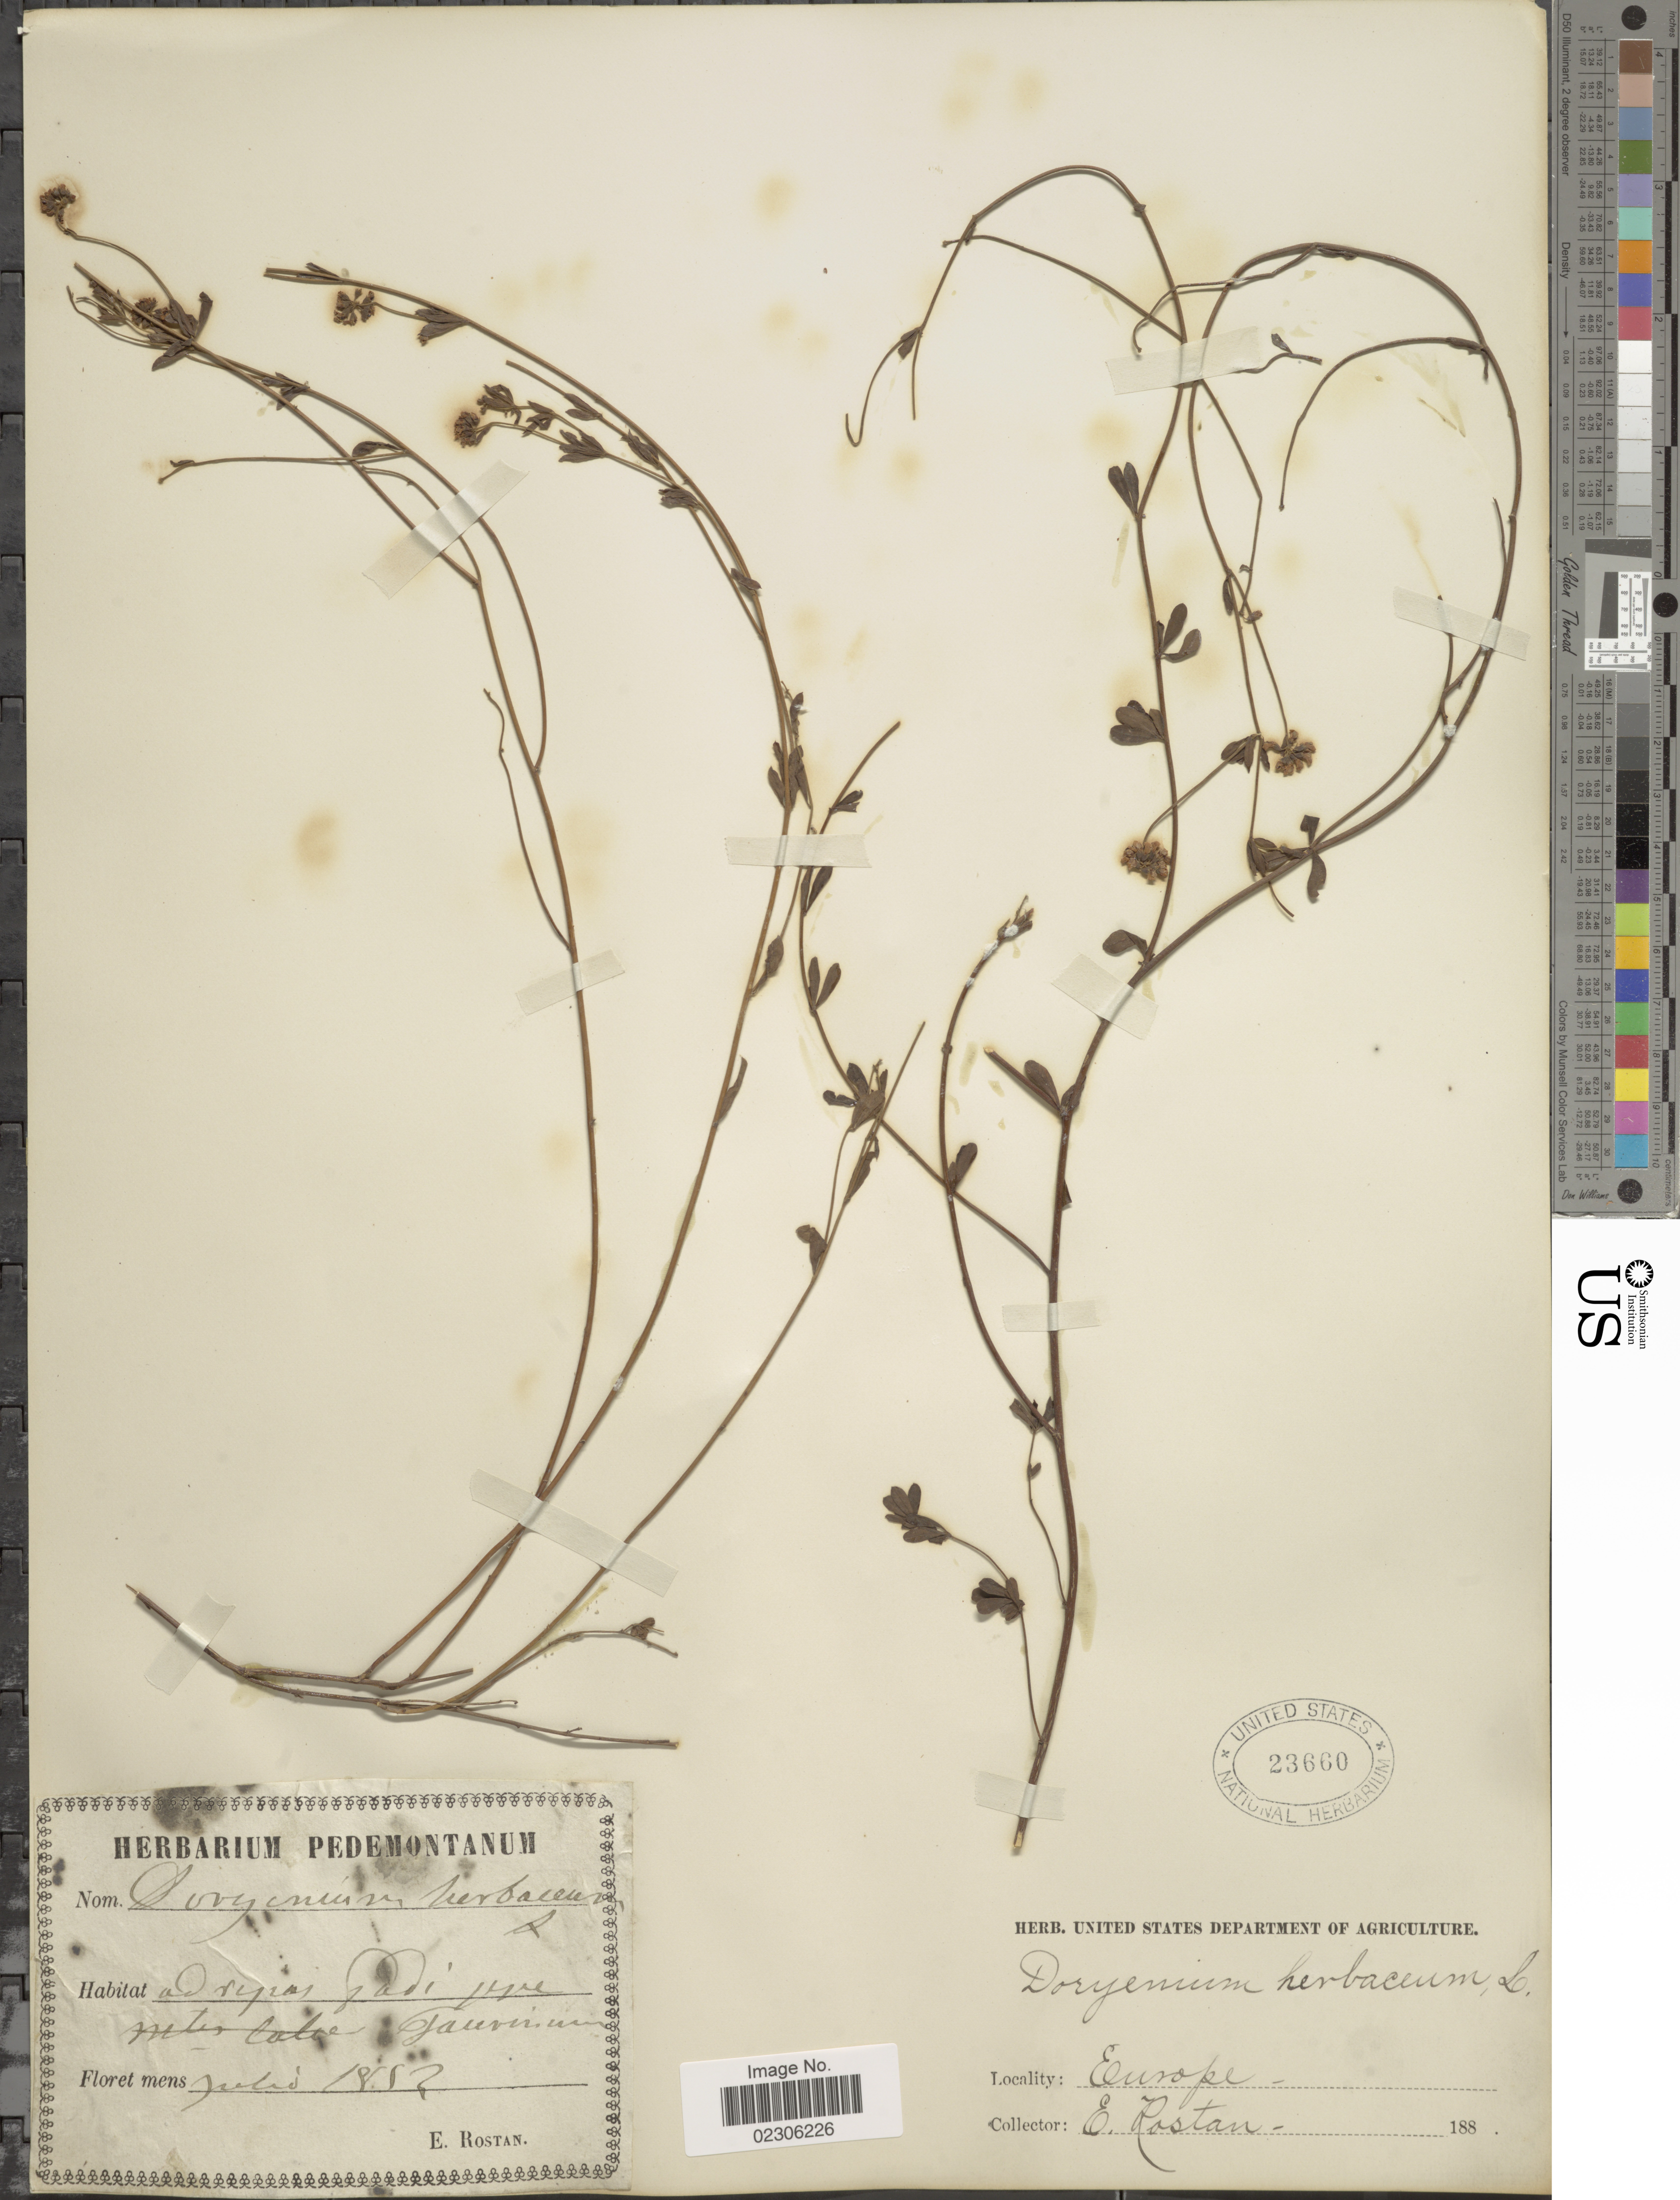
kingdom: Plantae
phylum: Tracheophyta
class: Magnoliopsida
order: Fabales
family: Fabaceae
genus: Dorycnium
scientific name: Dorycnium herbaceum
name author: Vill.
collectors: E. Rostan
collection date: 1882-07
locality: Ad repas jadi prope Jauwmin [interpreted]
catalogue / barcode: US 23660